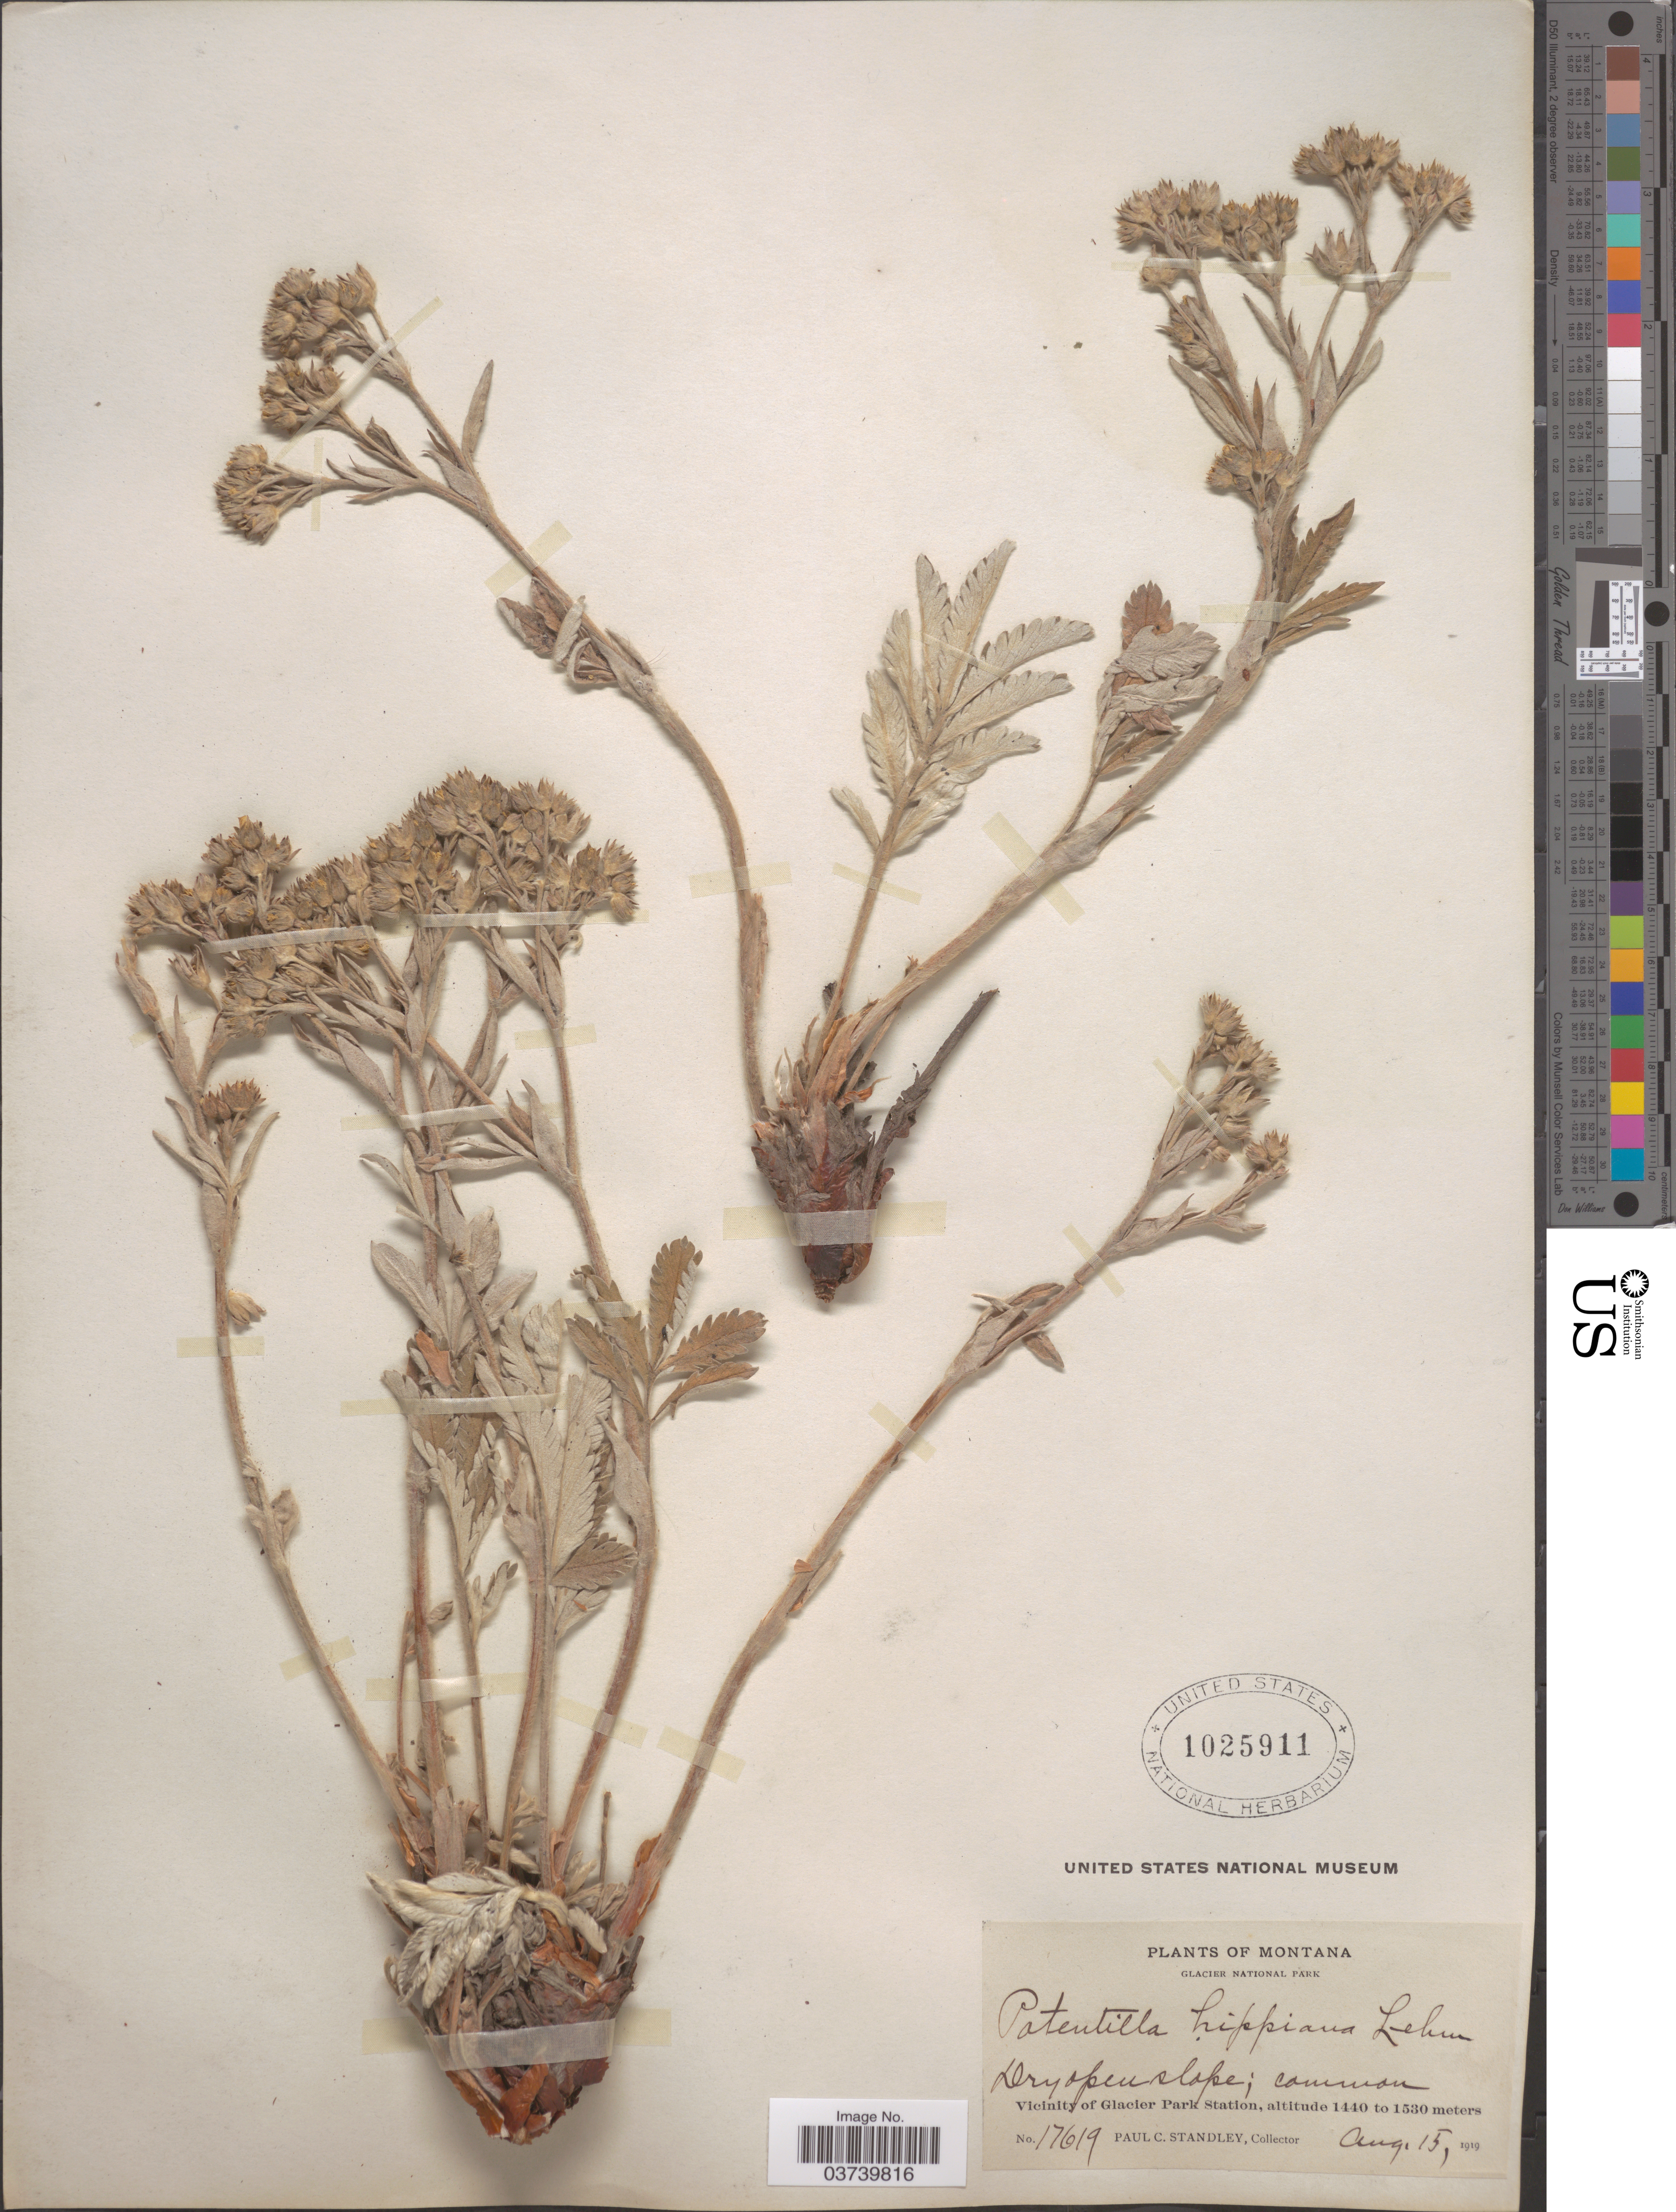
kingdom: Plantae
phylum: Tracheophyta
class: Magnoliopsida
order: Rosales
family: Rosaceae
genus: Potentilla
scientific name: Potentilla hippiana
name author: Lehm.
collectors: P. C. Standley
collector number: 17619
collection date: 1919-08-15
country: United States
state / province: Montana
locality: Glacier National Park. Vicinity of Glacier Park Station.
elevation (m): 1440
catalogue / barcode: US 1025911